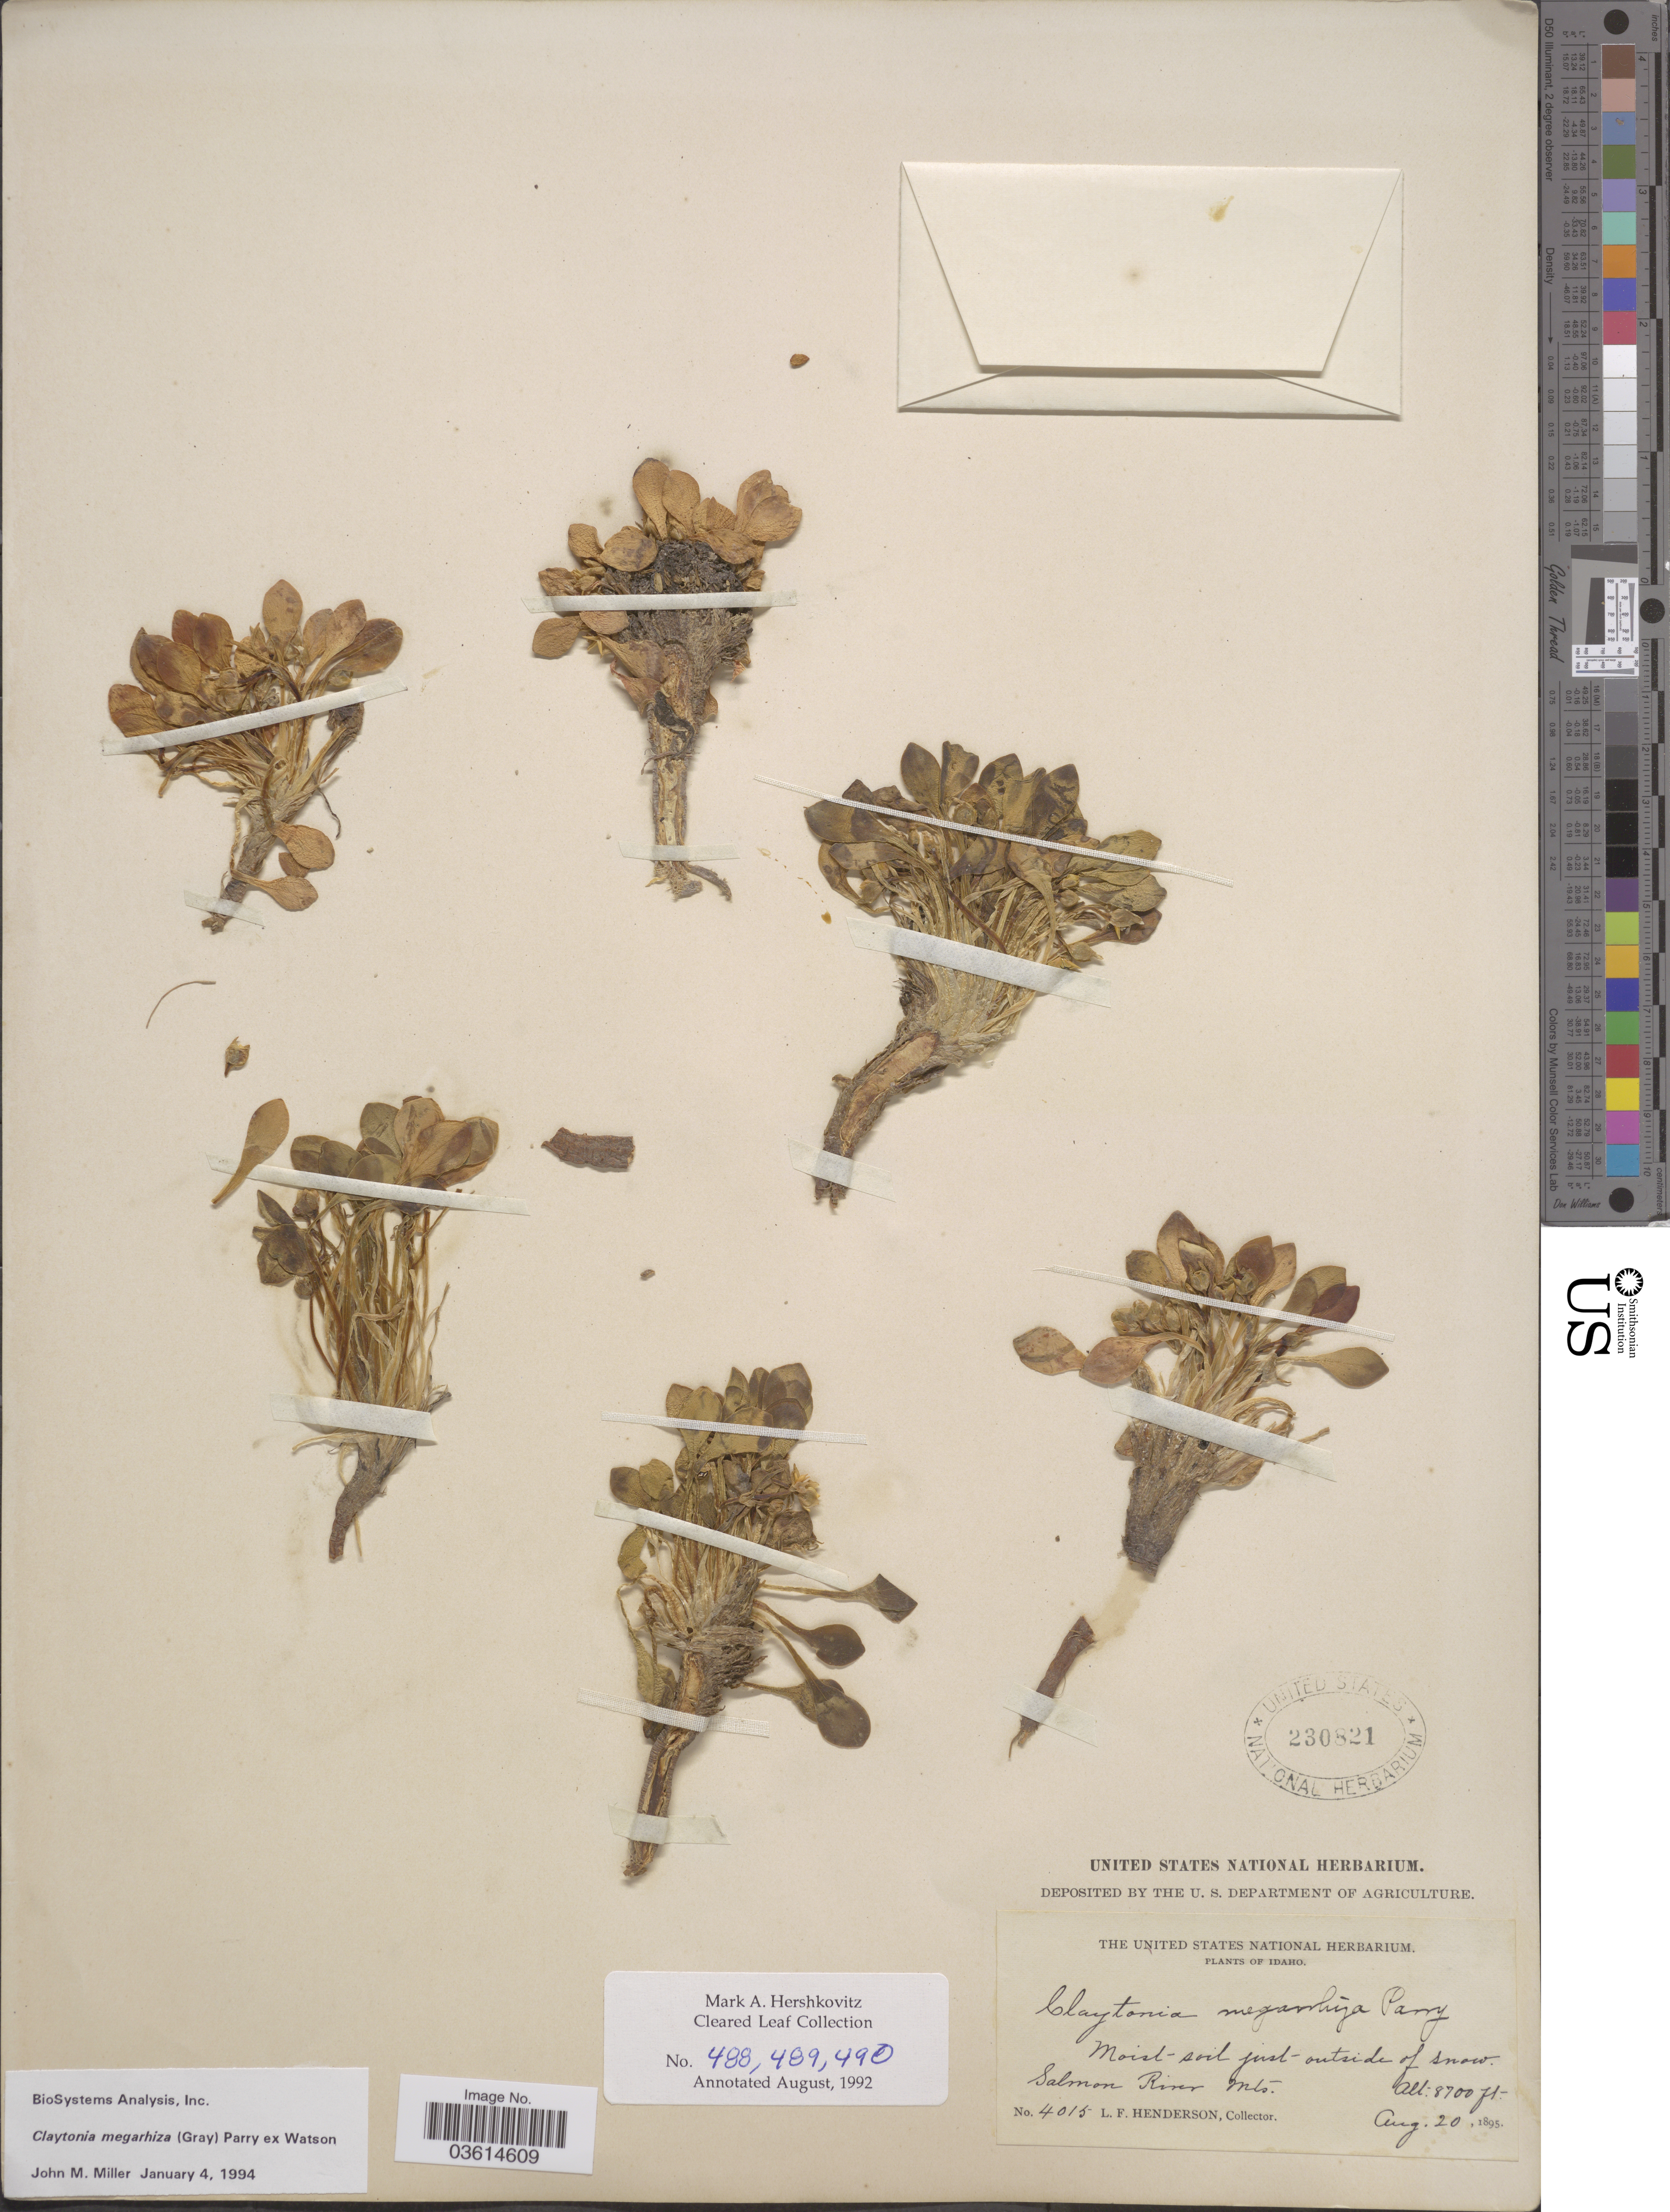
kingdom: Plantae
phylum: Tracheophyta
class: Magnoliopsida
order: Caryophyllales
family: Montiaceae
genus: Claytonia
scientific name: Claytonia megarhiza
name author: (A. Gray) Parry ex S. Watson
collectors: L. Henderson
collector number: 4015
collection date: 1895-08-20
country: United States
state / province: Idaho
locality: Just outside of snow. Salmon River Mts.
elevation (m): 2652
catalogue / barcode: US 230821